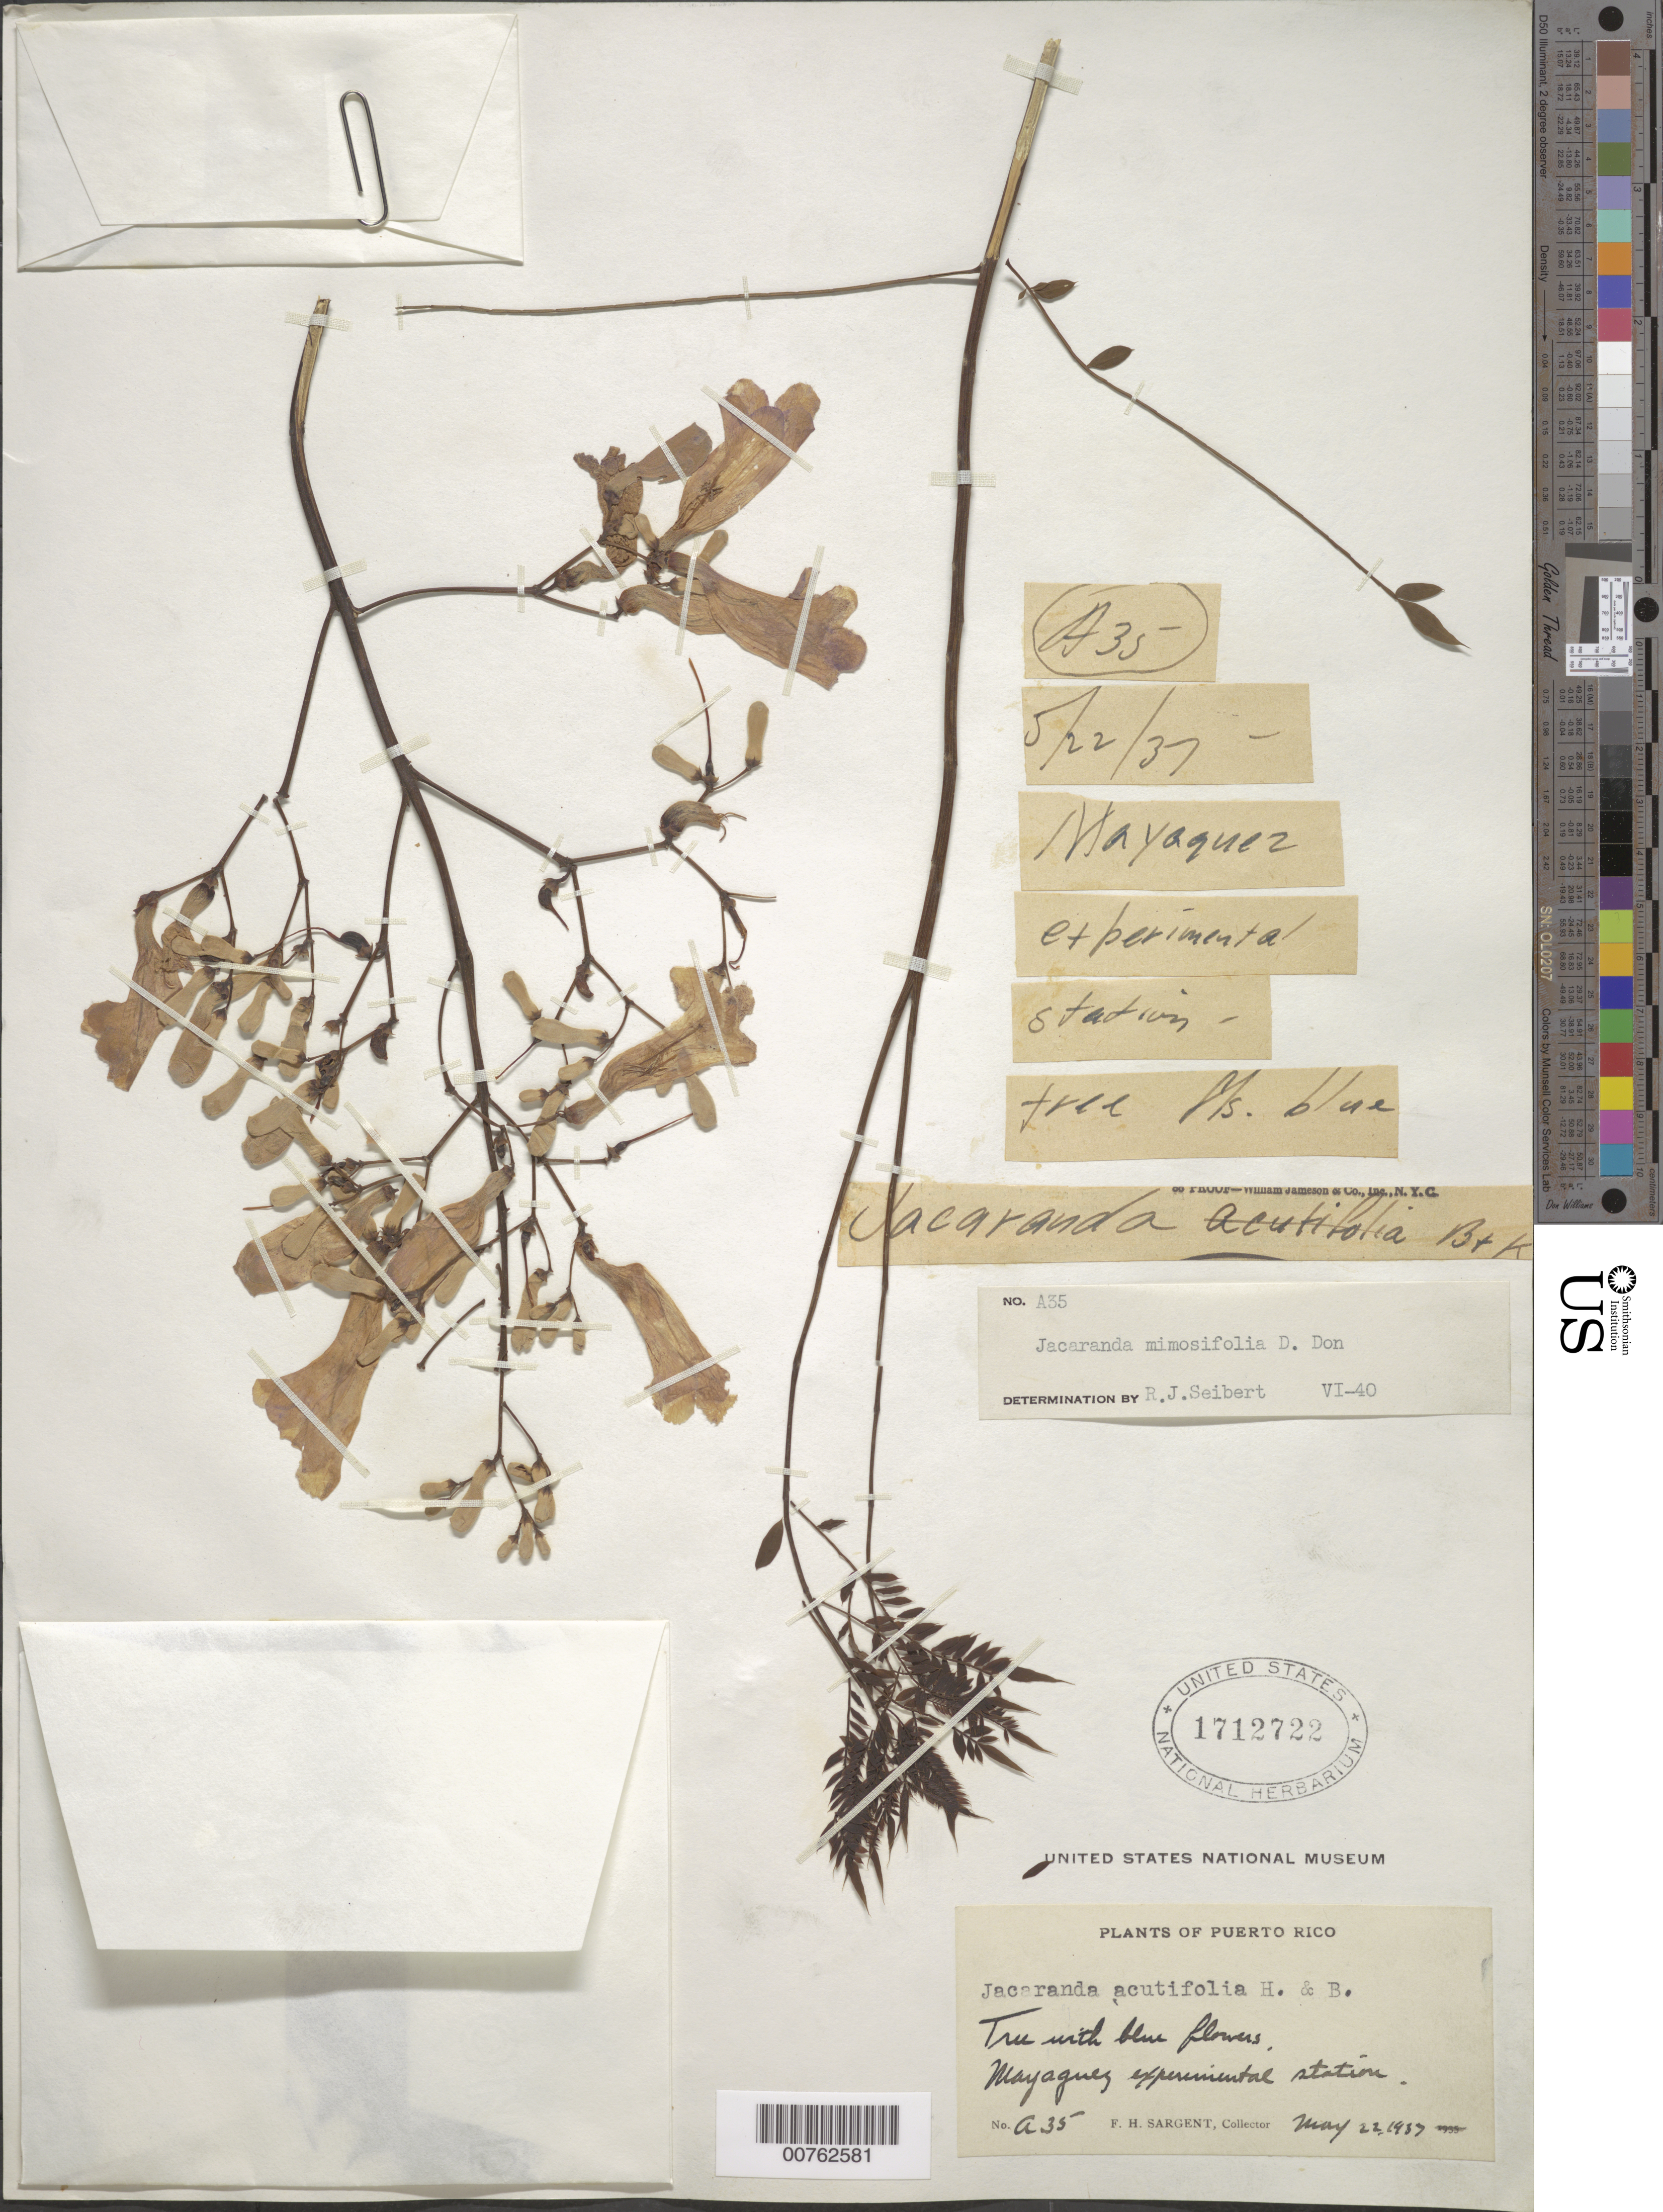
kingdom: Plantae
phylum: Tracheophyta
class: Magnoliopsida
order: Lamiales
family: Bignoniaceae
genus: Jacaranda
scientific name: Jacaranda mimosifolia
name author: D. Don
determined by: Seibert, R. J.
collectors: F. H. Sargent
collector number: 35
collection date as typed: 22 May 1937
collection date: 1937-05-22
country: Puerto Rico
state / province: Mayagüez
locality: Mayaguez Experimental Station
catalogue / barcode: US 1712722